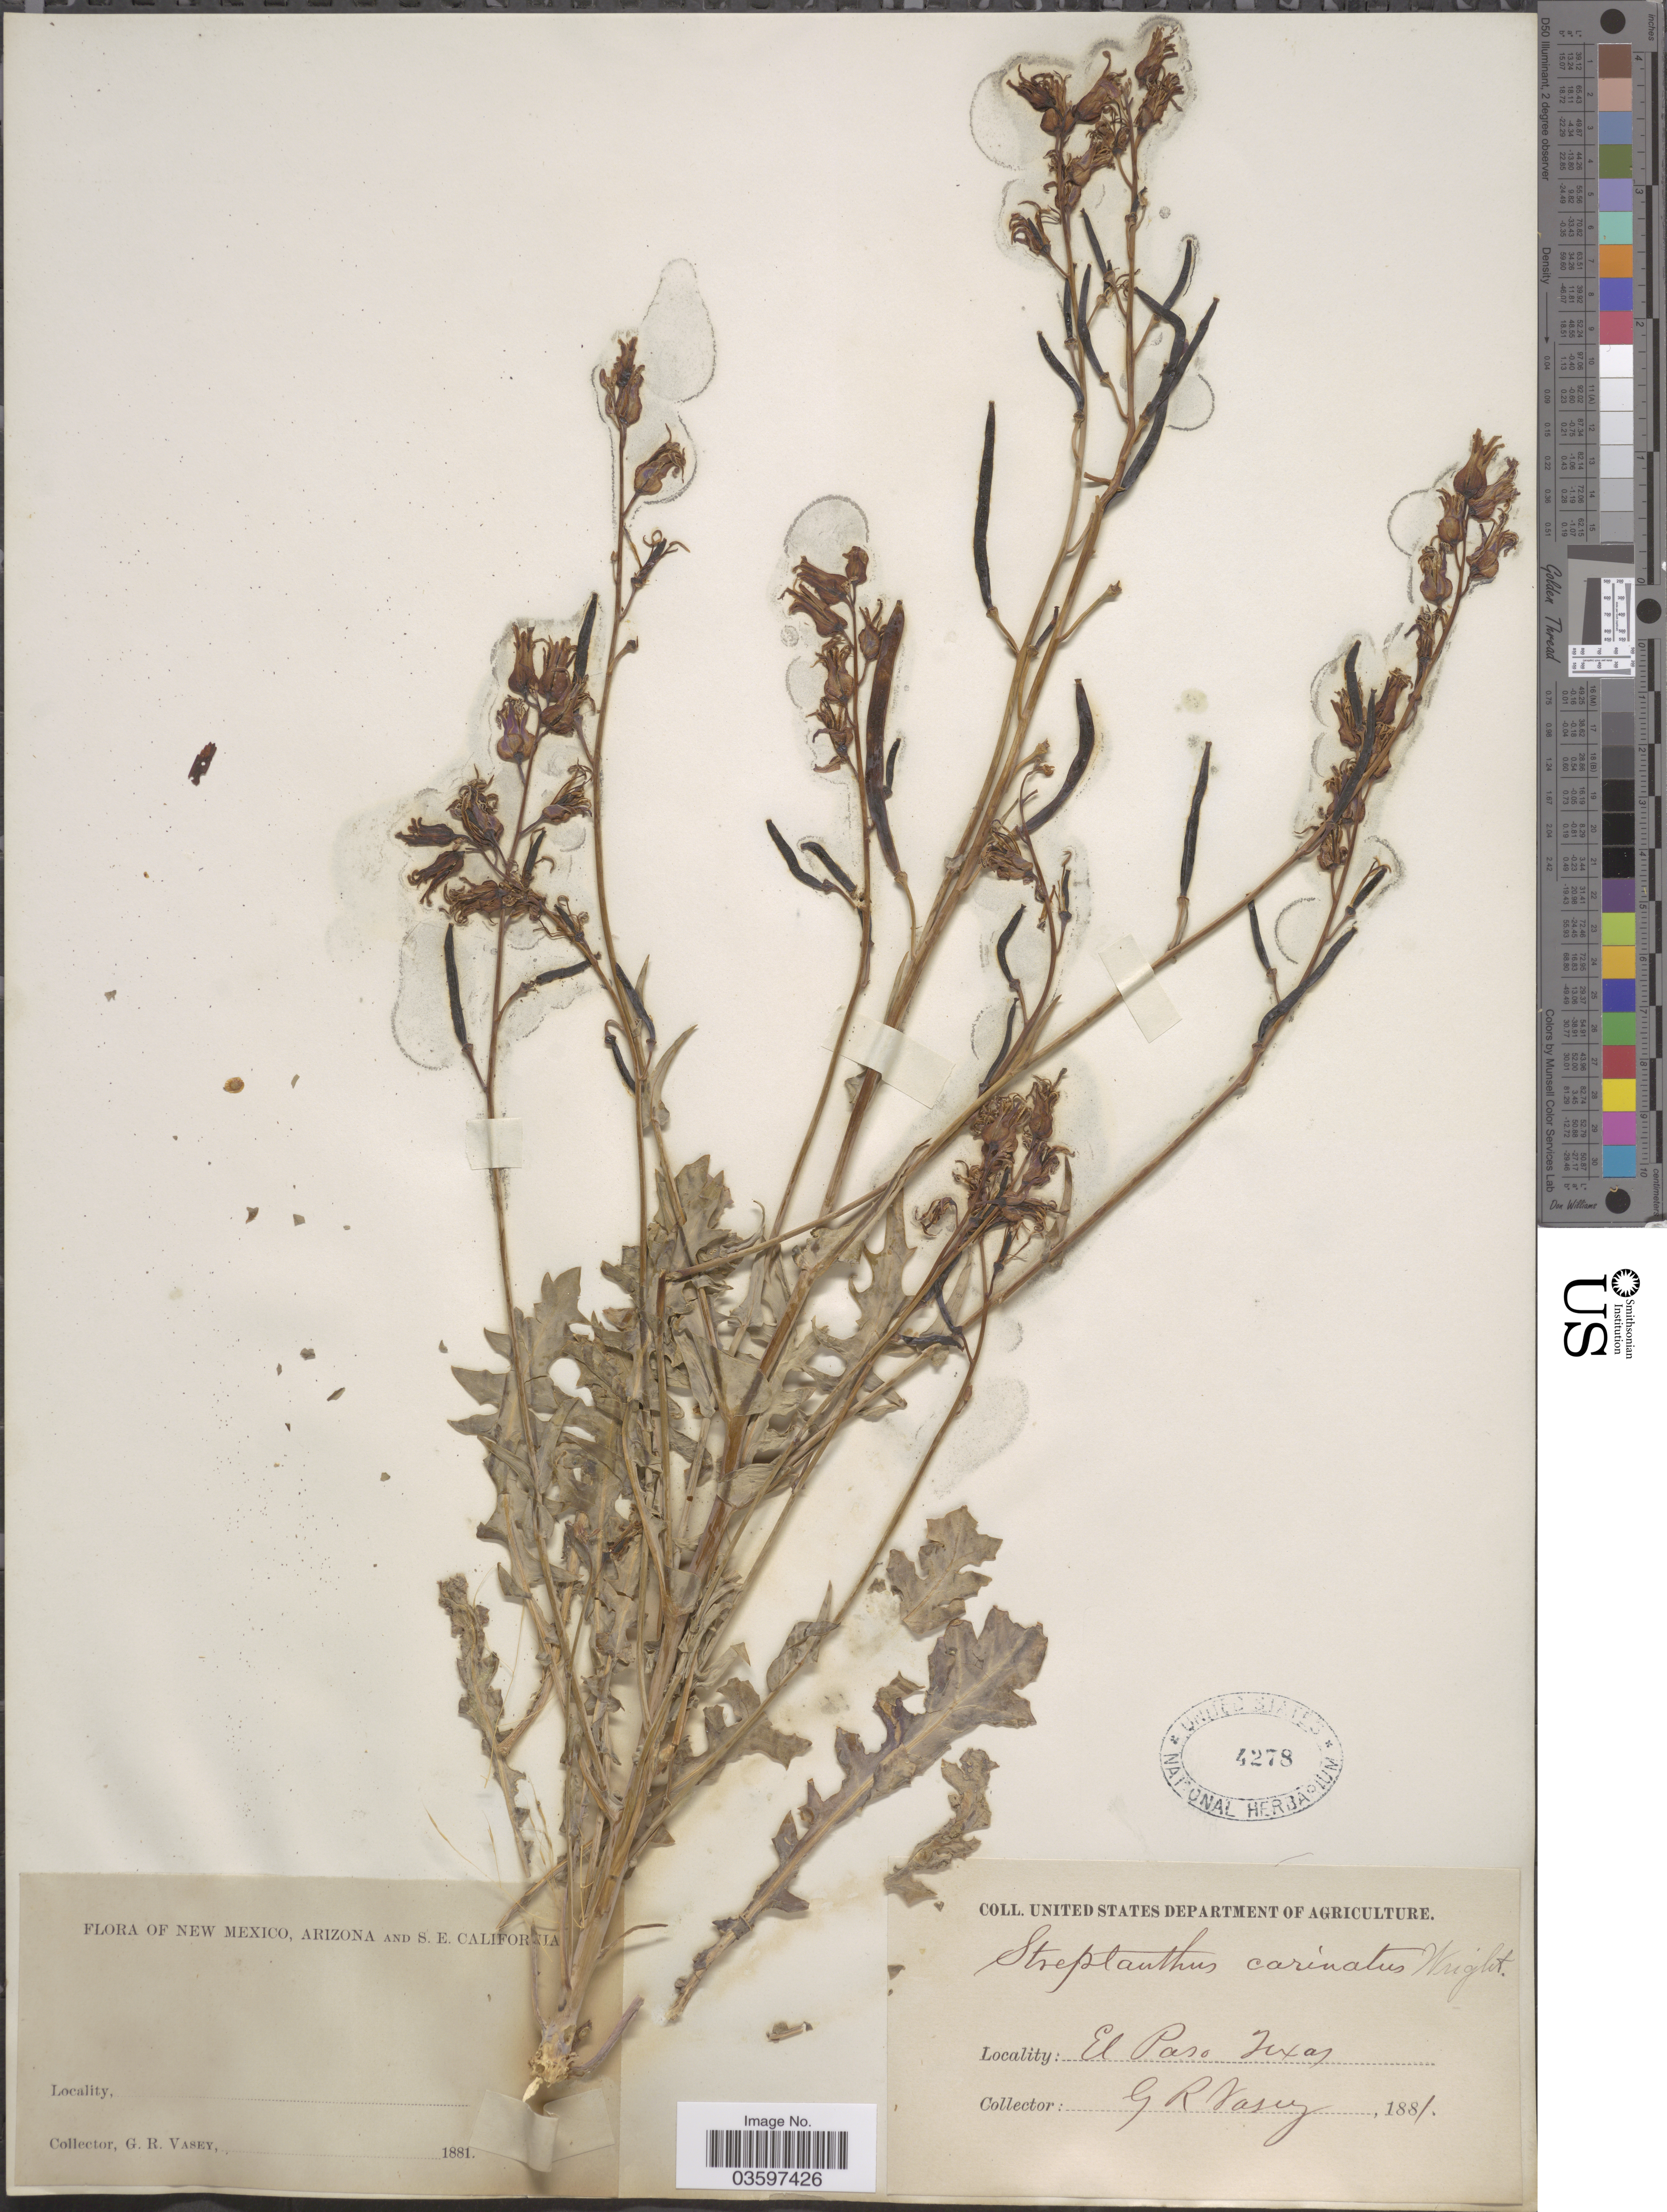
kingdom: Plantae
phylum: Tracheophyta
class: Magnoliopsida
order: Brassicales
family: Brassicaceae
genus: Streptanthus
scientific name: Streptanthus carinatus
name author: C. Wright ex A. Gray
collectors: G. R. Vasey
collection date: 1881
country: United States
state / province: Texas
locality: El Paso.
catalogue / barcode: US 4278